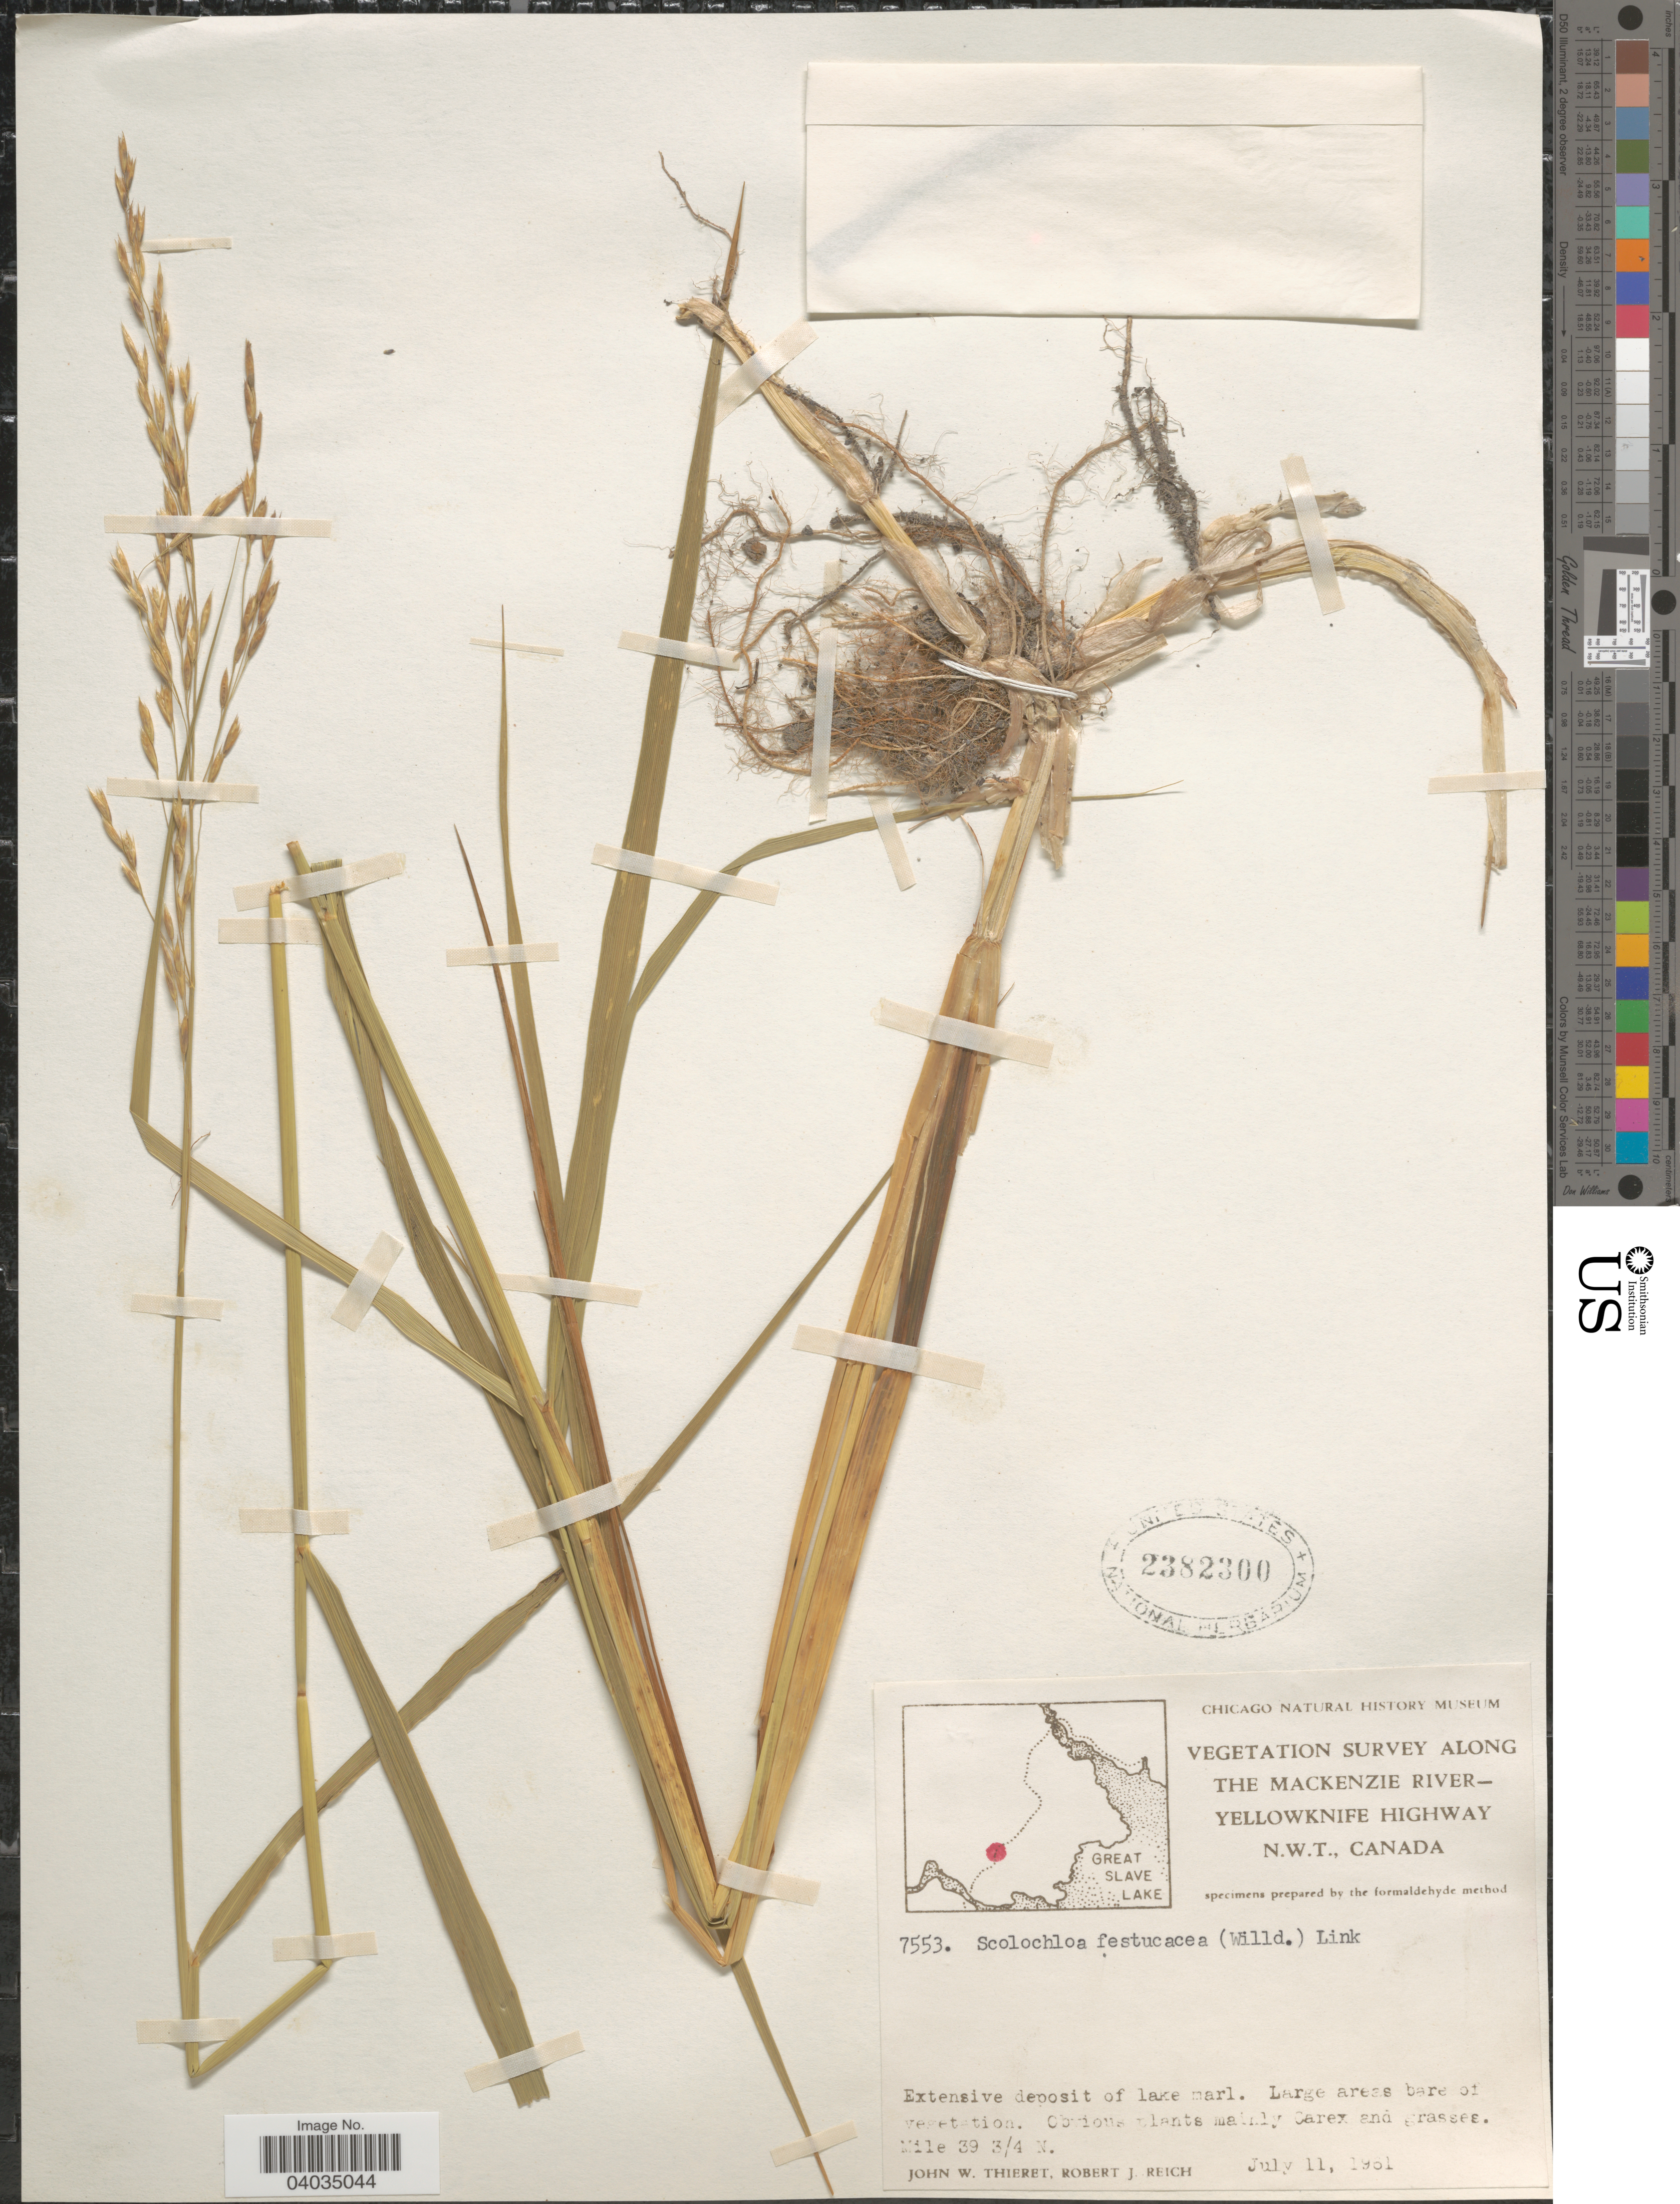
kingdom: Plantae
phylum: Tracheophyta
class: Liliopsida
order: Poales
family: Poaceae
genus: Scolochloa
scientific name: Scolochloa festucacea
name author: (Willd.) Link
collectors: J. W. Thieret & R. Reich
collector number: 7553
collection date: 1961-07-11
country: Canada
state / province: Northwest Territories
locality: Along the Mackenzie River-Yellowknife Highway. N.W.T. Mile 39 ¾ N.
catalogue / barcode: US 2382300